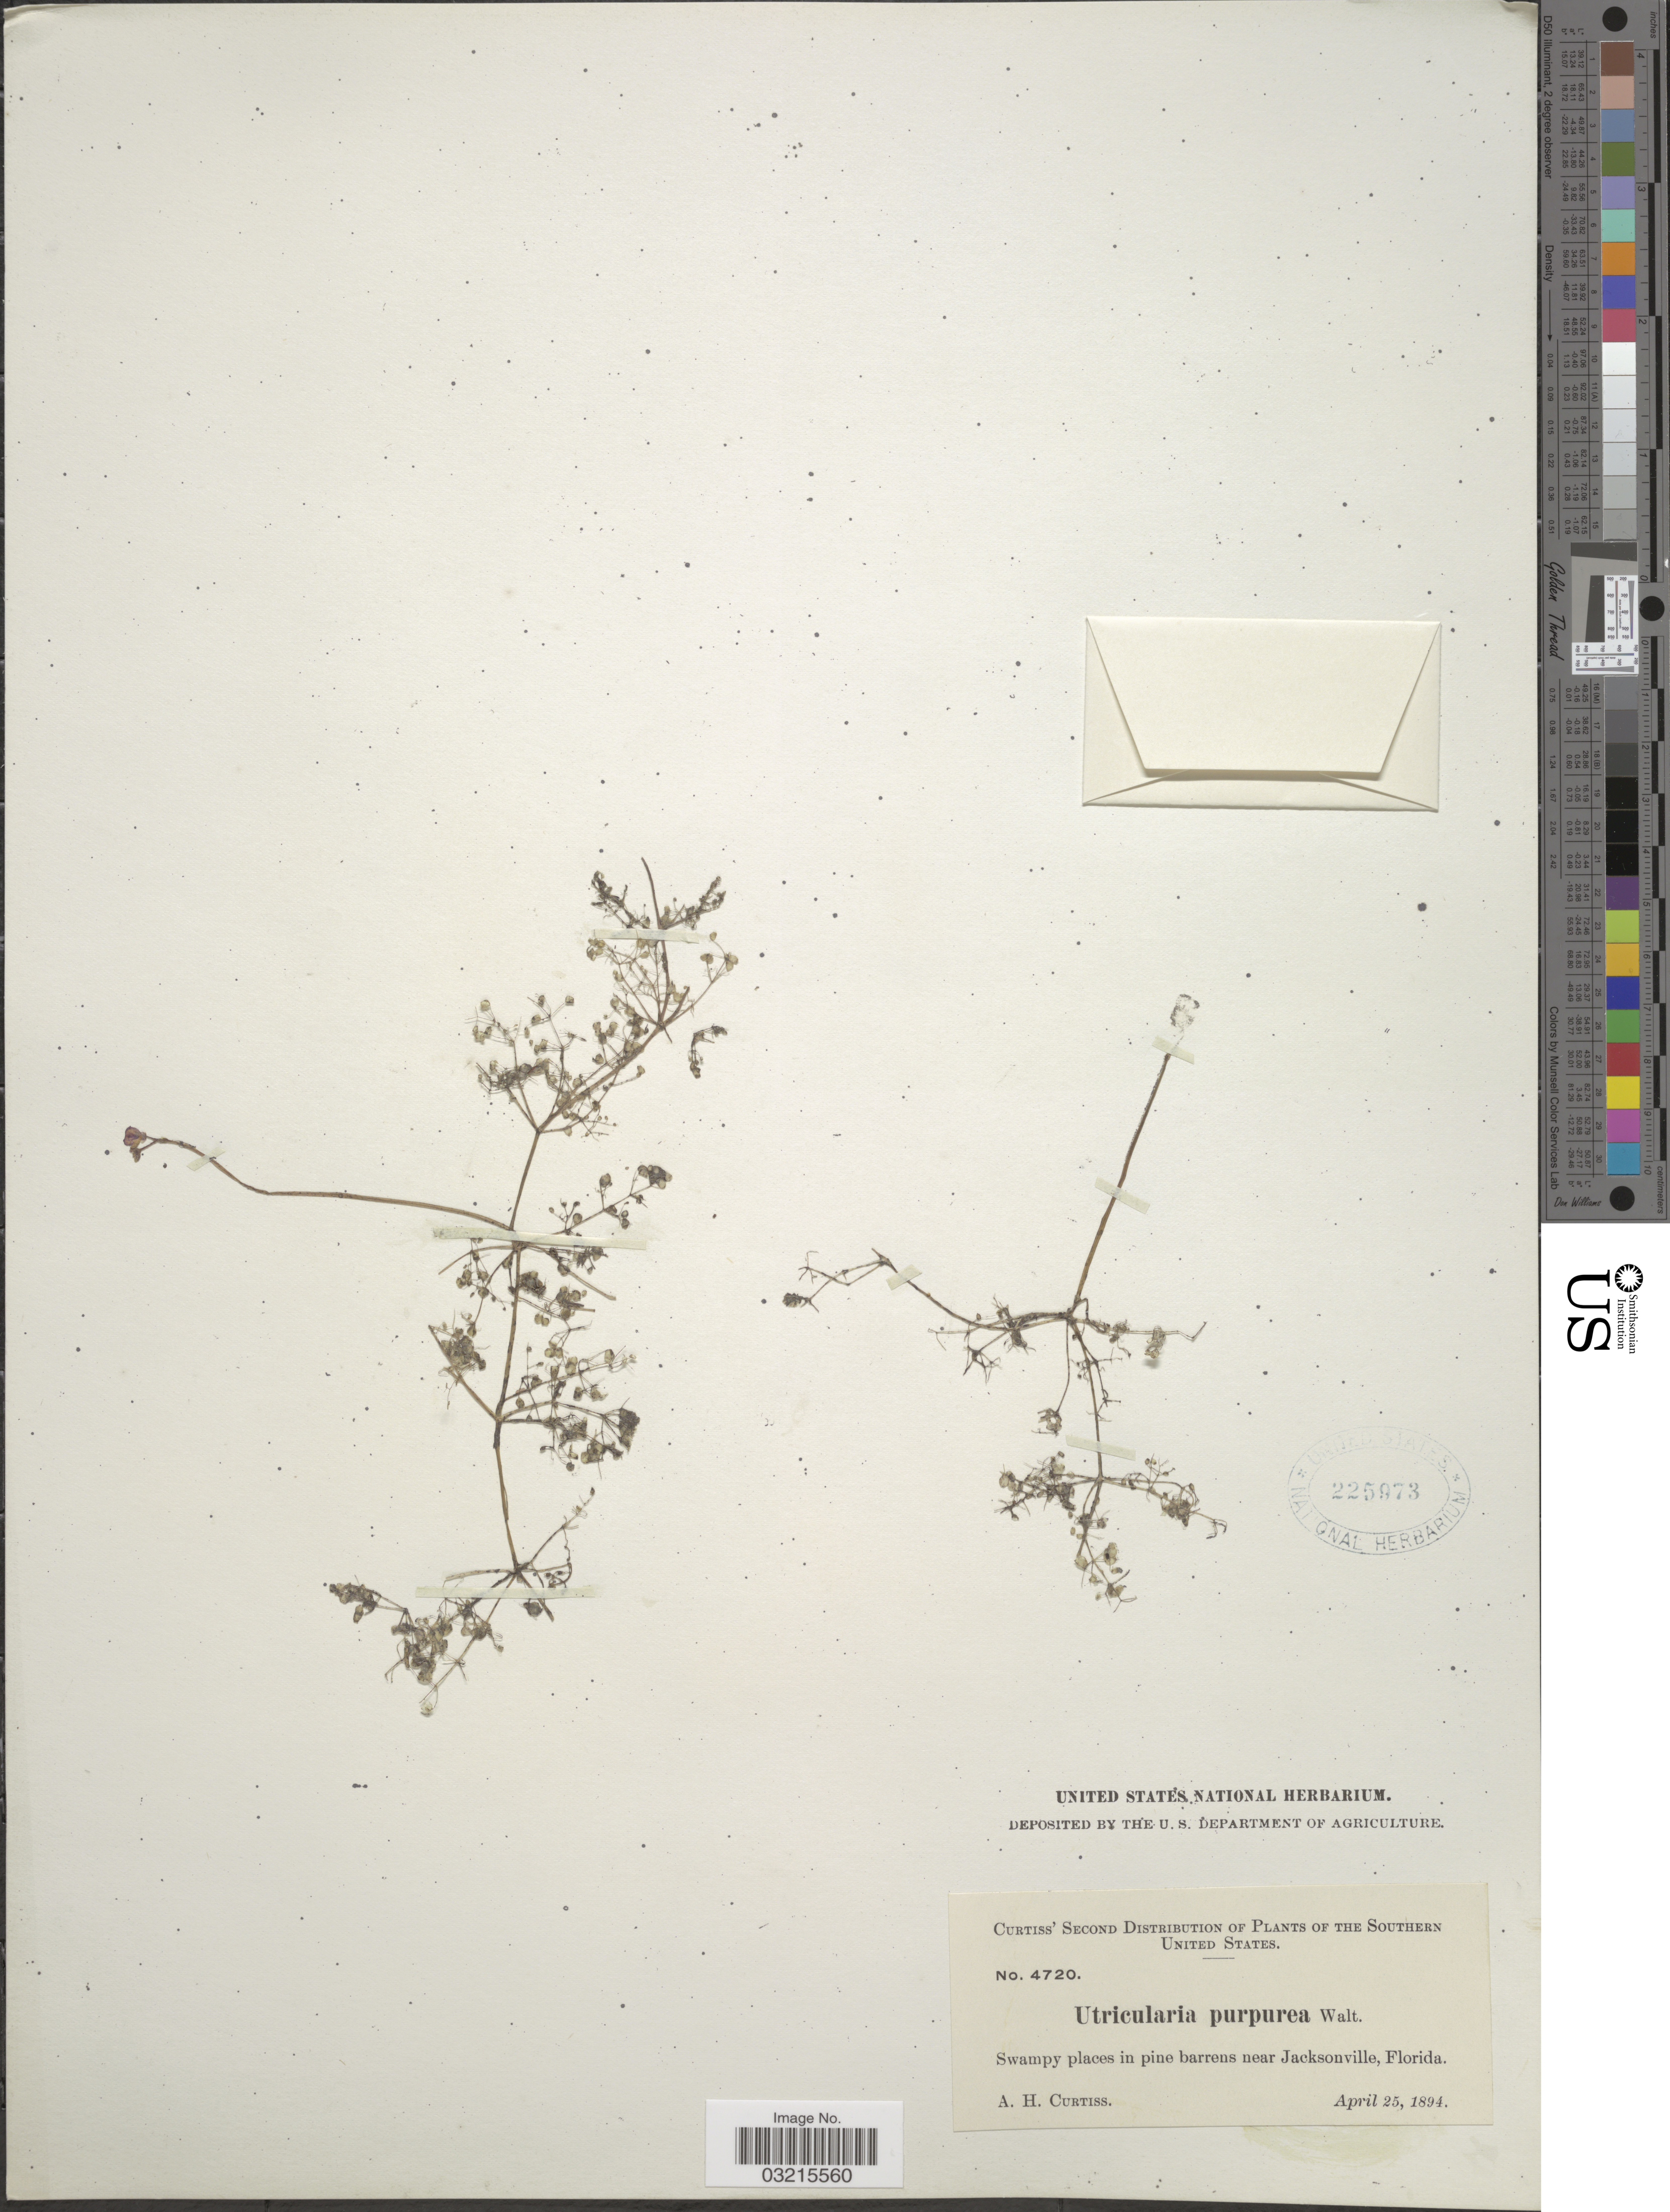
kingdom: Plantae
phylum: Tracheophyta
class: Magnoliopsida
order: Lamiales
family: Lentibulariaceae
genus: Utricularia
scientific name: Utricularia purpurea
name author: Walter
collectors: A. H. Curtiss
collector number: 4720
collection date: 1894-04-25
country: United States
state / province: Florida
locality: The Southern United States, Swampy places in pine barrens near Jacksonville.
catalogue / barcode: US 225973